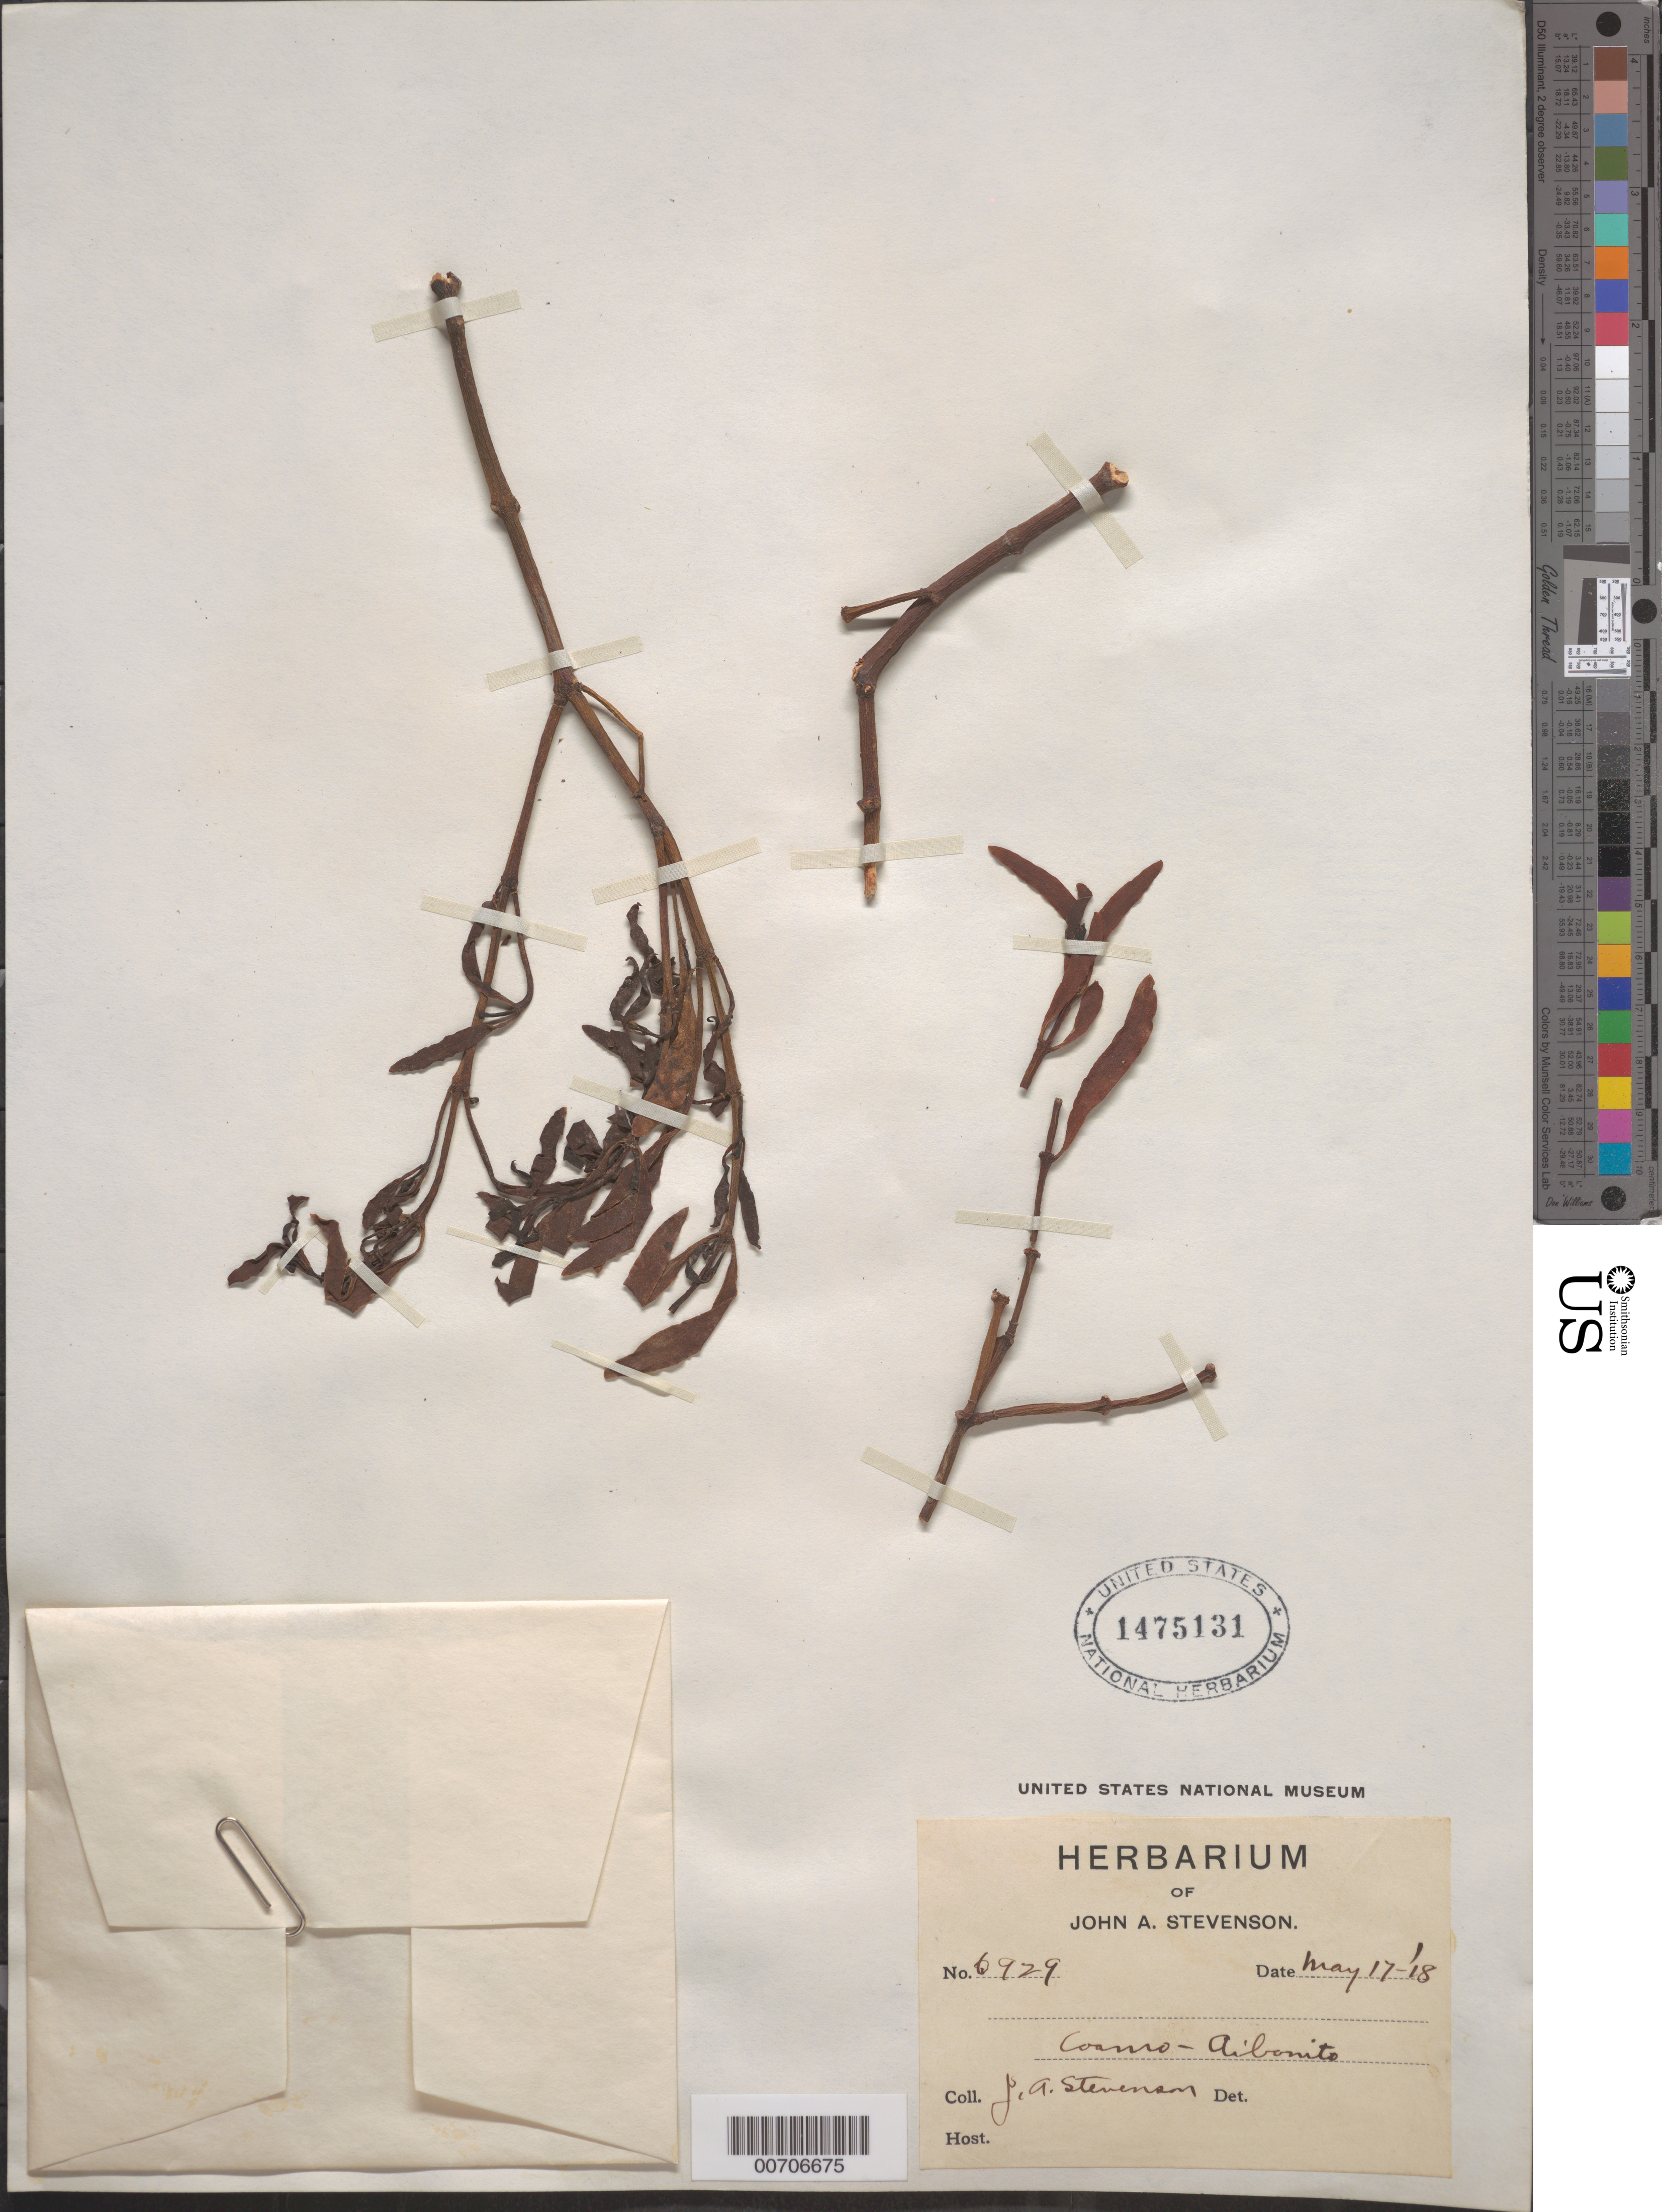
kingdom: Plantae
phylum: Tracheophyta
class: Magnoliopsida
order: Santalales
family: Viscaceae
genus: Phoradendron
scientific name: Phoradendron quadrangulare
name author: (Kunth) Griseb.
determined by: Caraballo-Ortiz, Marcos A., (MISS), University of Mississippi (UNITED STATES)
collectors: J. Stevenson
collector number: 6929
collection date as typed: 17 May 1918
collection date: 1918-05-17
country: Puerto Rico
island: Greater Antilles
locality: Coamo- Aibonito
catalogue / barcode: US 1475131